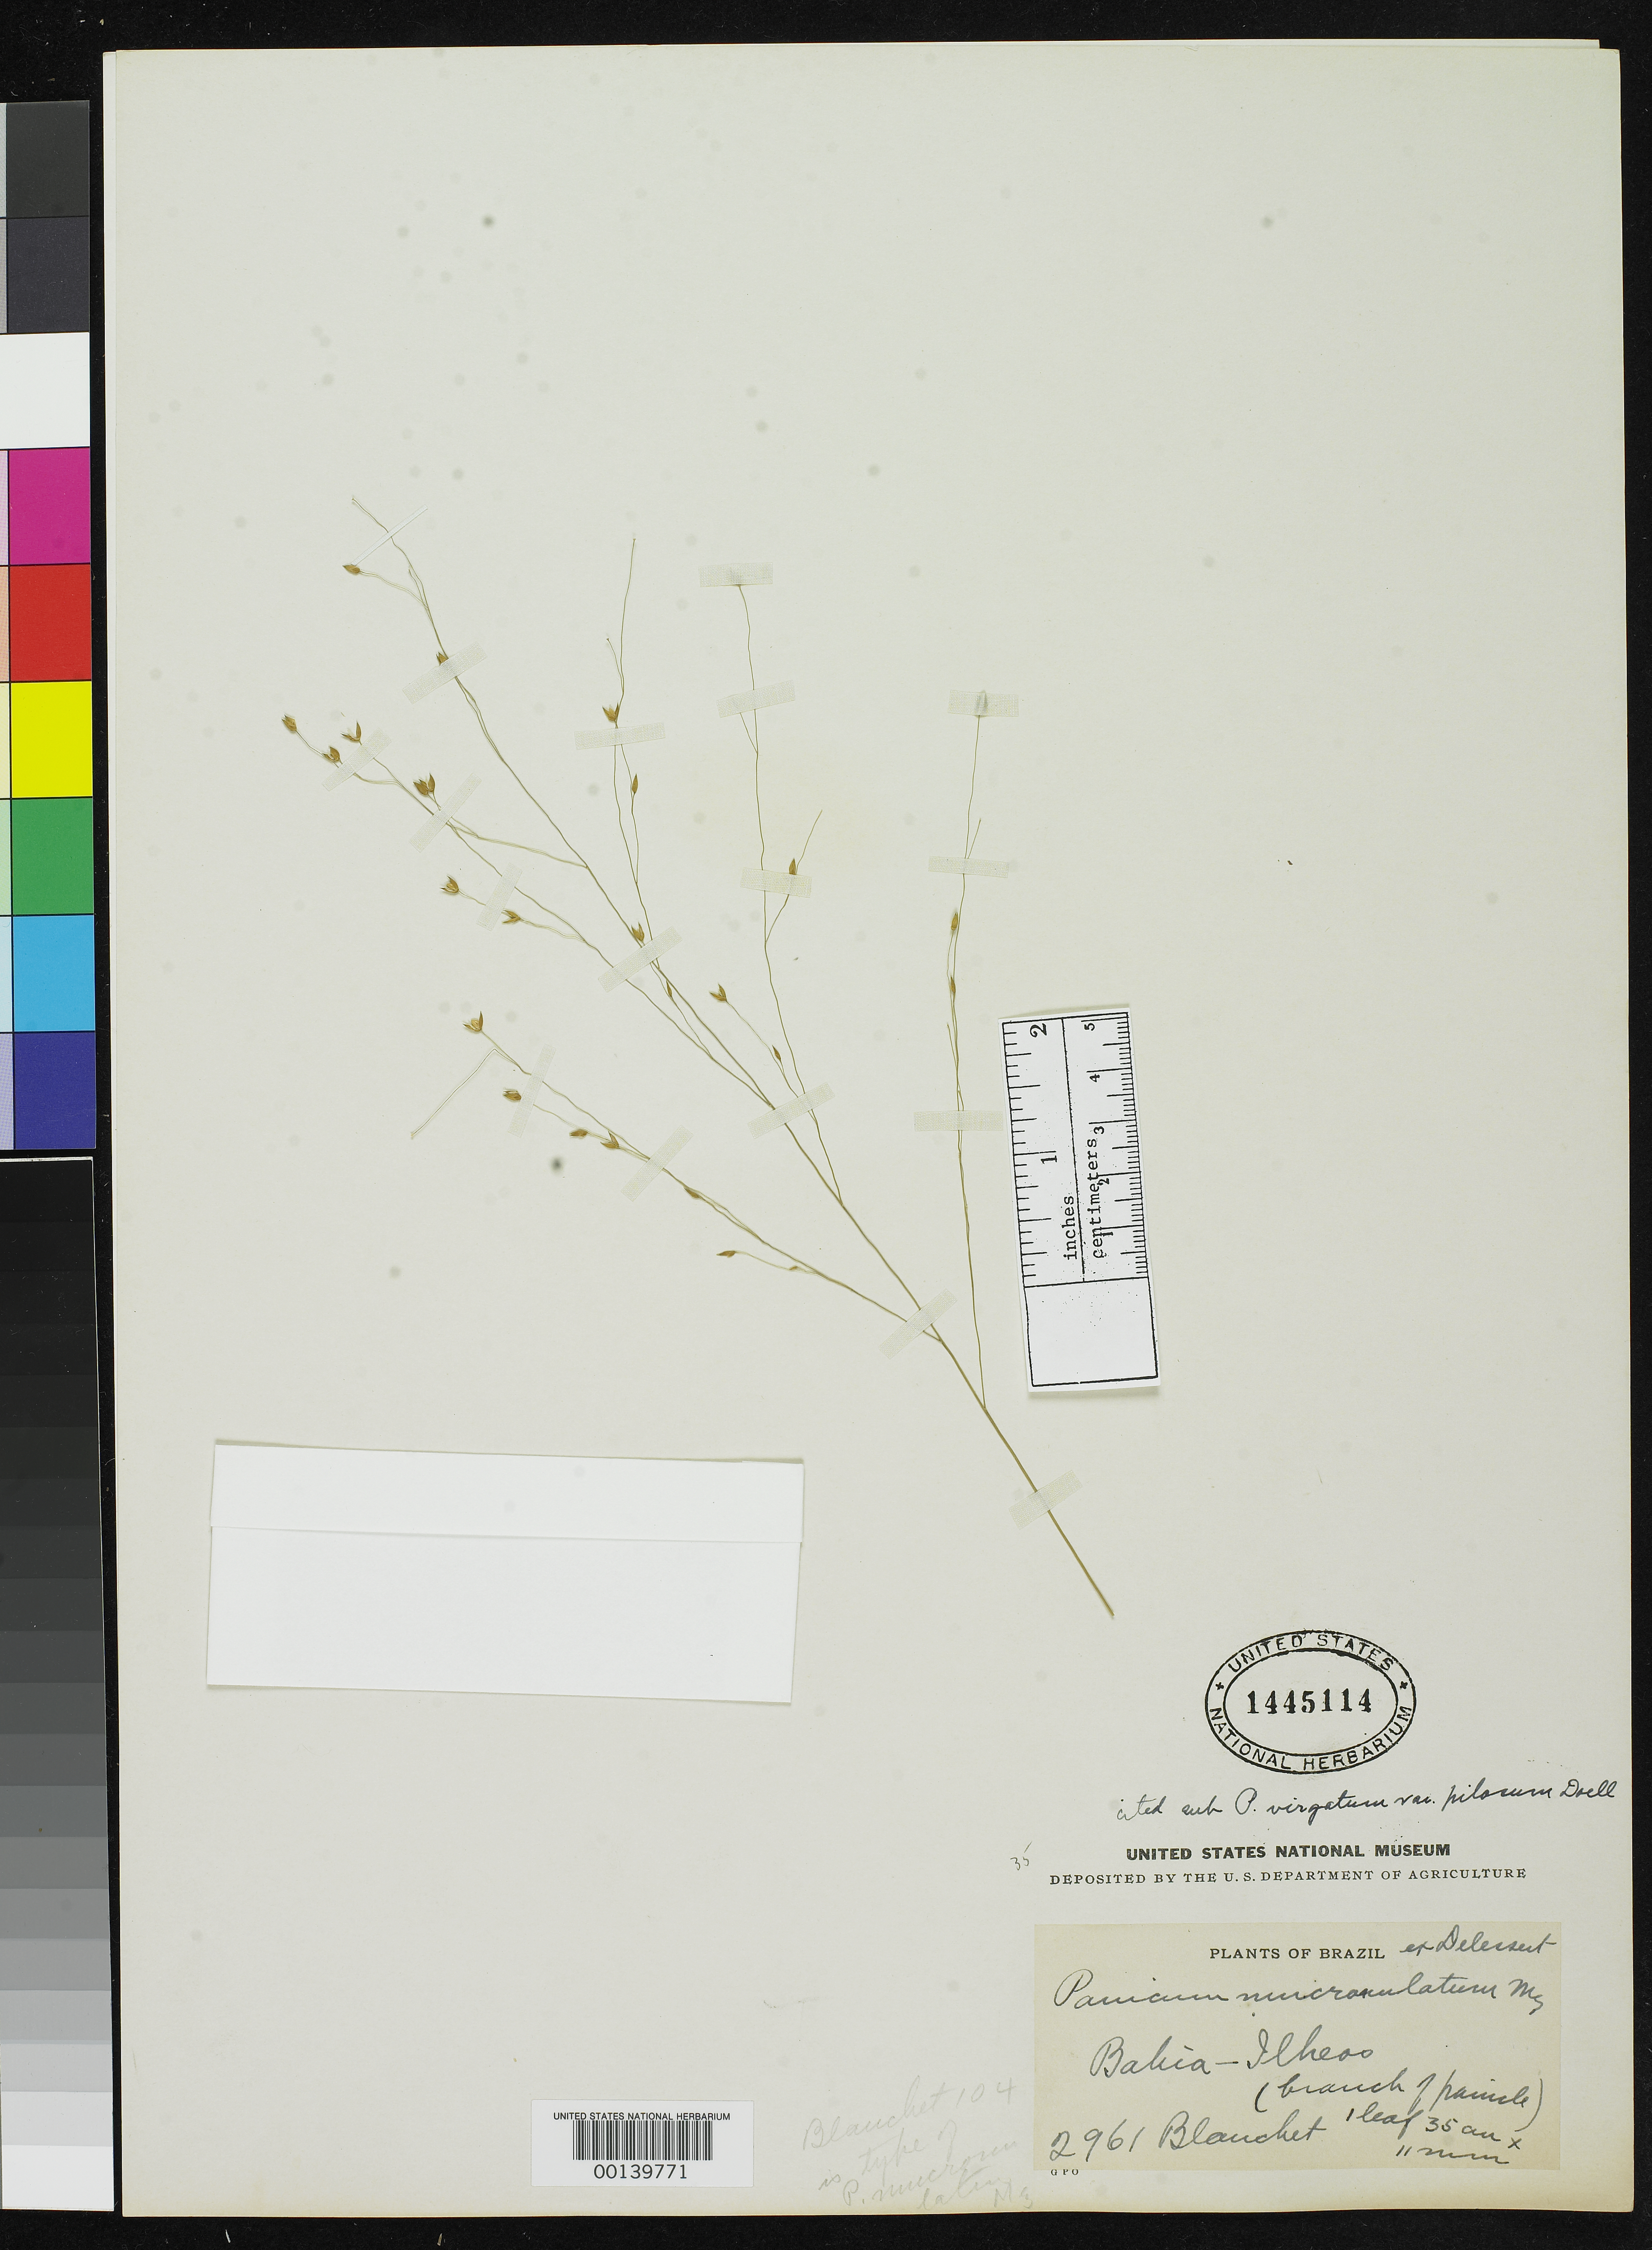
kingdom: Plantae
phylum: Tracheophyta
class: Liliopsida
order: Poales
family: Poaceae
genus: Panicum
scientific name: Panicum mucronulatum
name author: Mez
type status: Type Fragment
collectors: J. Blanchet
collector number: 2961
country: Brazil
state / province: Bahia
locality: Ilehos.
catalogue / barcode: US 1445114